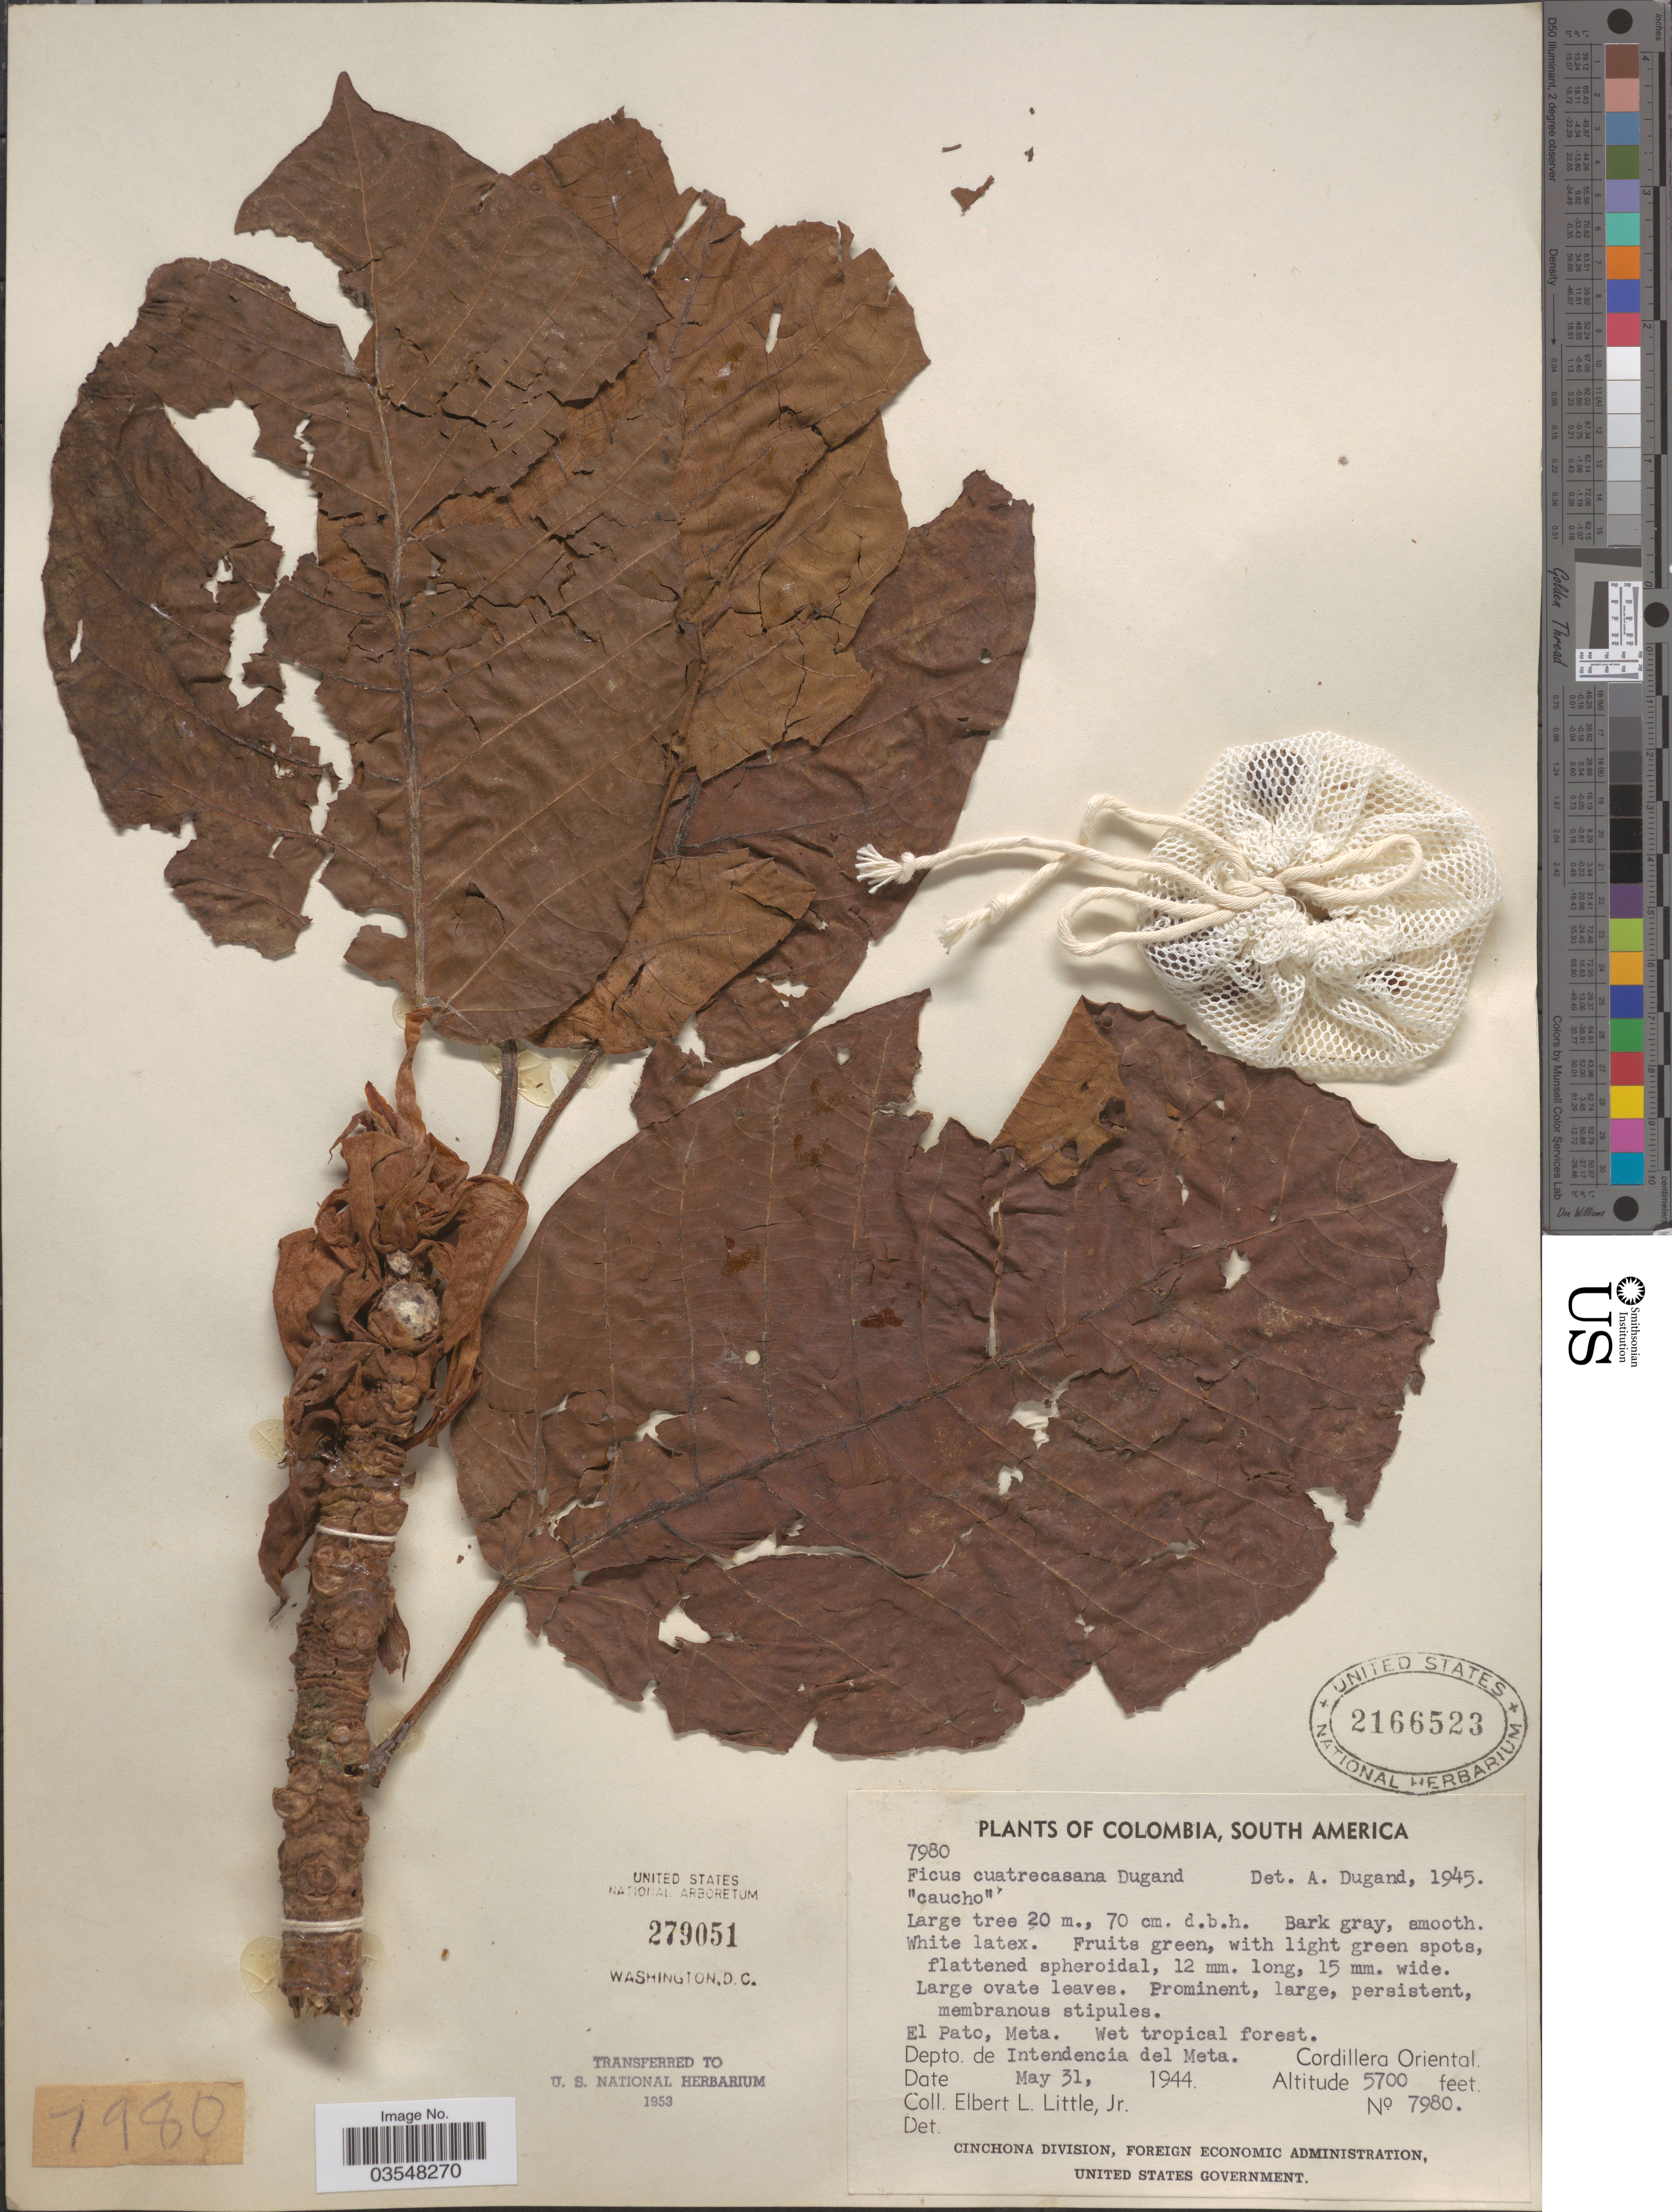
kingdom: Plantae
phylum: Tracheophyta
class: Magnoliopsida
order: Rosales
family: Moraceae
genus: Ficus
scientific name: Ficus cuatrecasasiana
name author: Dugand G.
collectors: E. L. Little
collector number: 7980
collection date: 1944-05-31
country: Colombia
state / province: Meta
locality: El Pato. Depto. de Intendencia del Meta. Cordillera Oriental.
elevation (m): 1737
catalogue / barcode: US 2166523